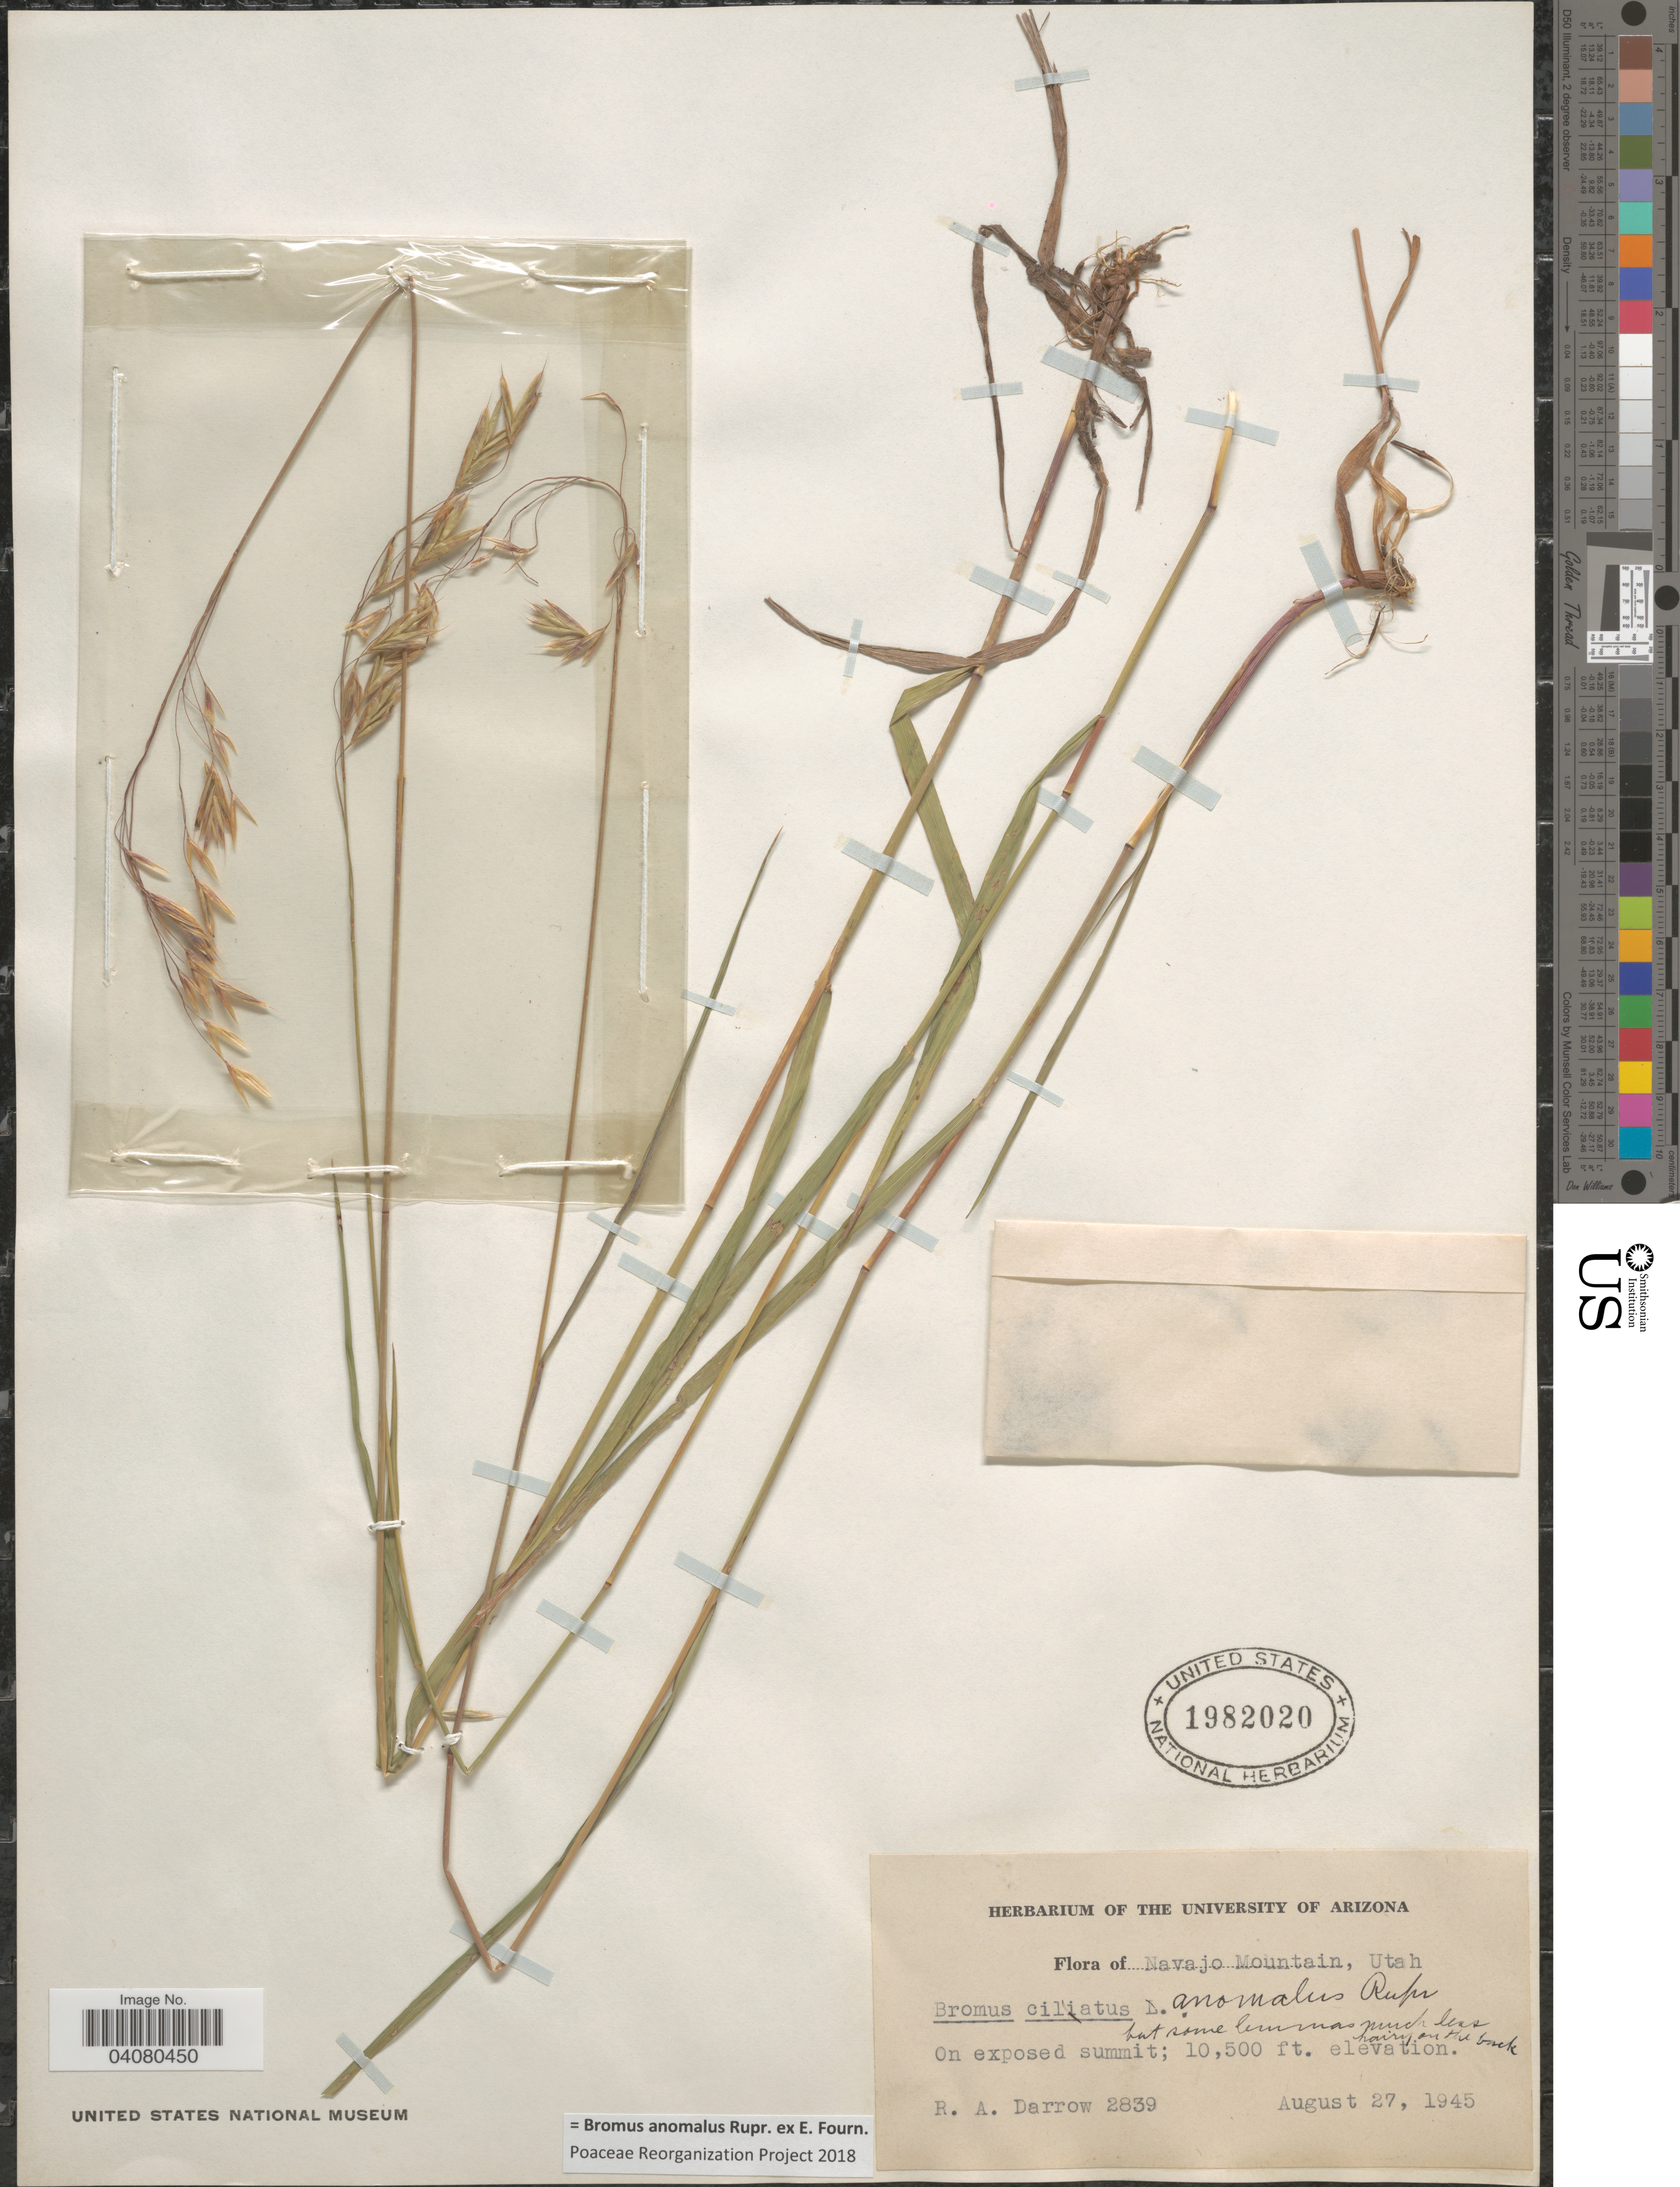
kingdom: Plantae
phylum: Tracheophyta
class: Liliopsida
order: Poales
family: Poaceae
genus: Bromus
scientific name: Bromus anomalus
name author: Rupr. ex E. Fourn.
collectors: R. A. Darrow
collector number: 2839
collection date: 1945-08-27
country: United States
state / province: Utah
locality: Navajo Mountain.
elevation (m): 3200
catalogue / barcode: US 1982020